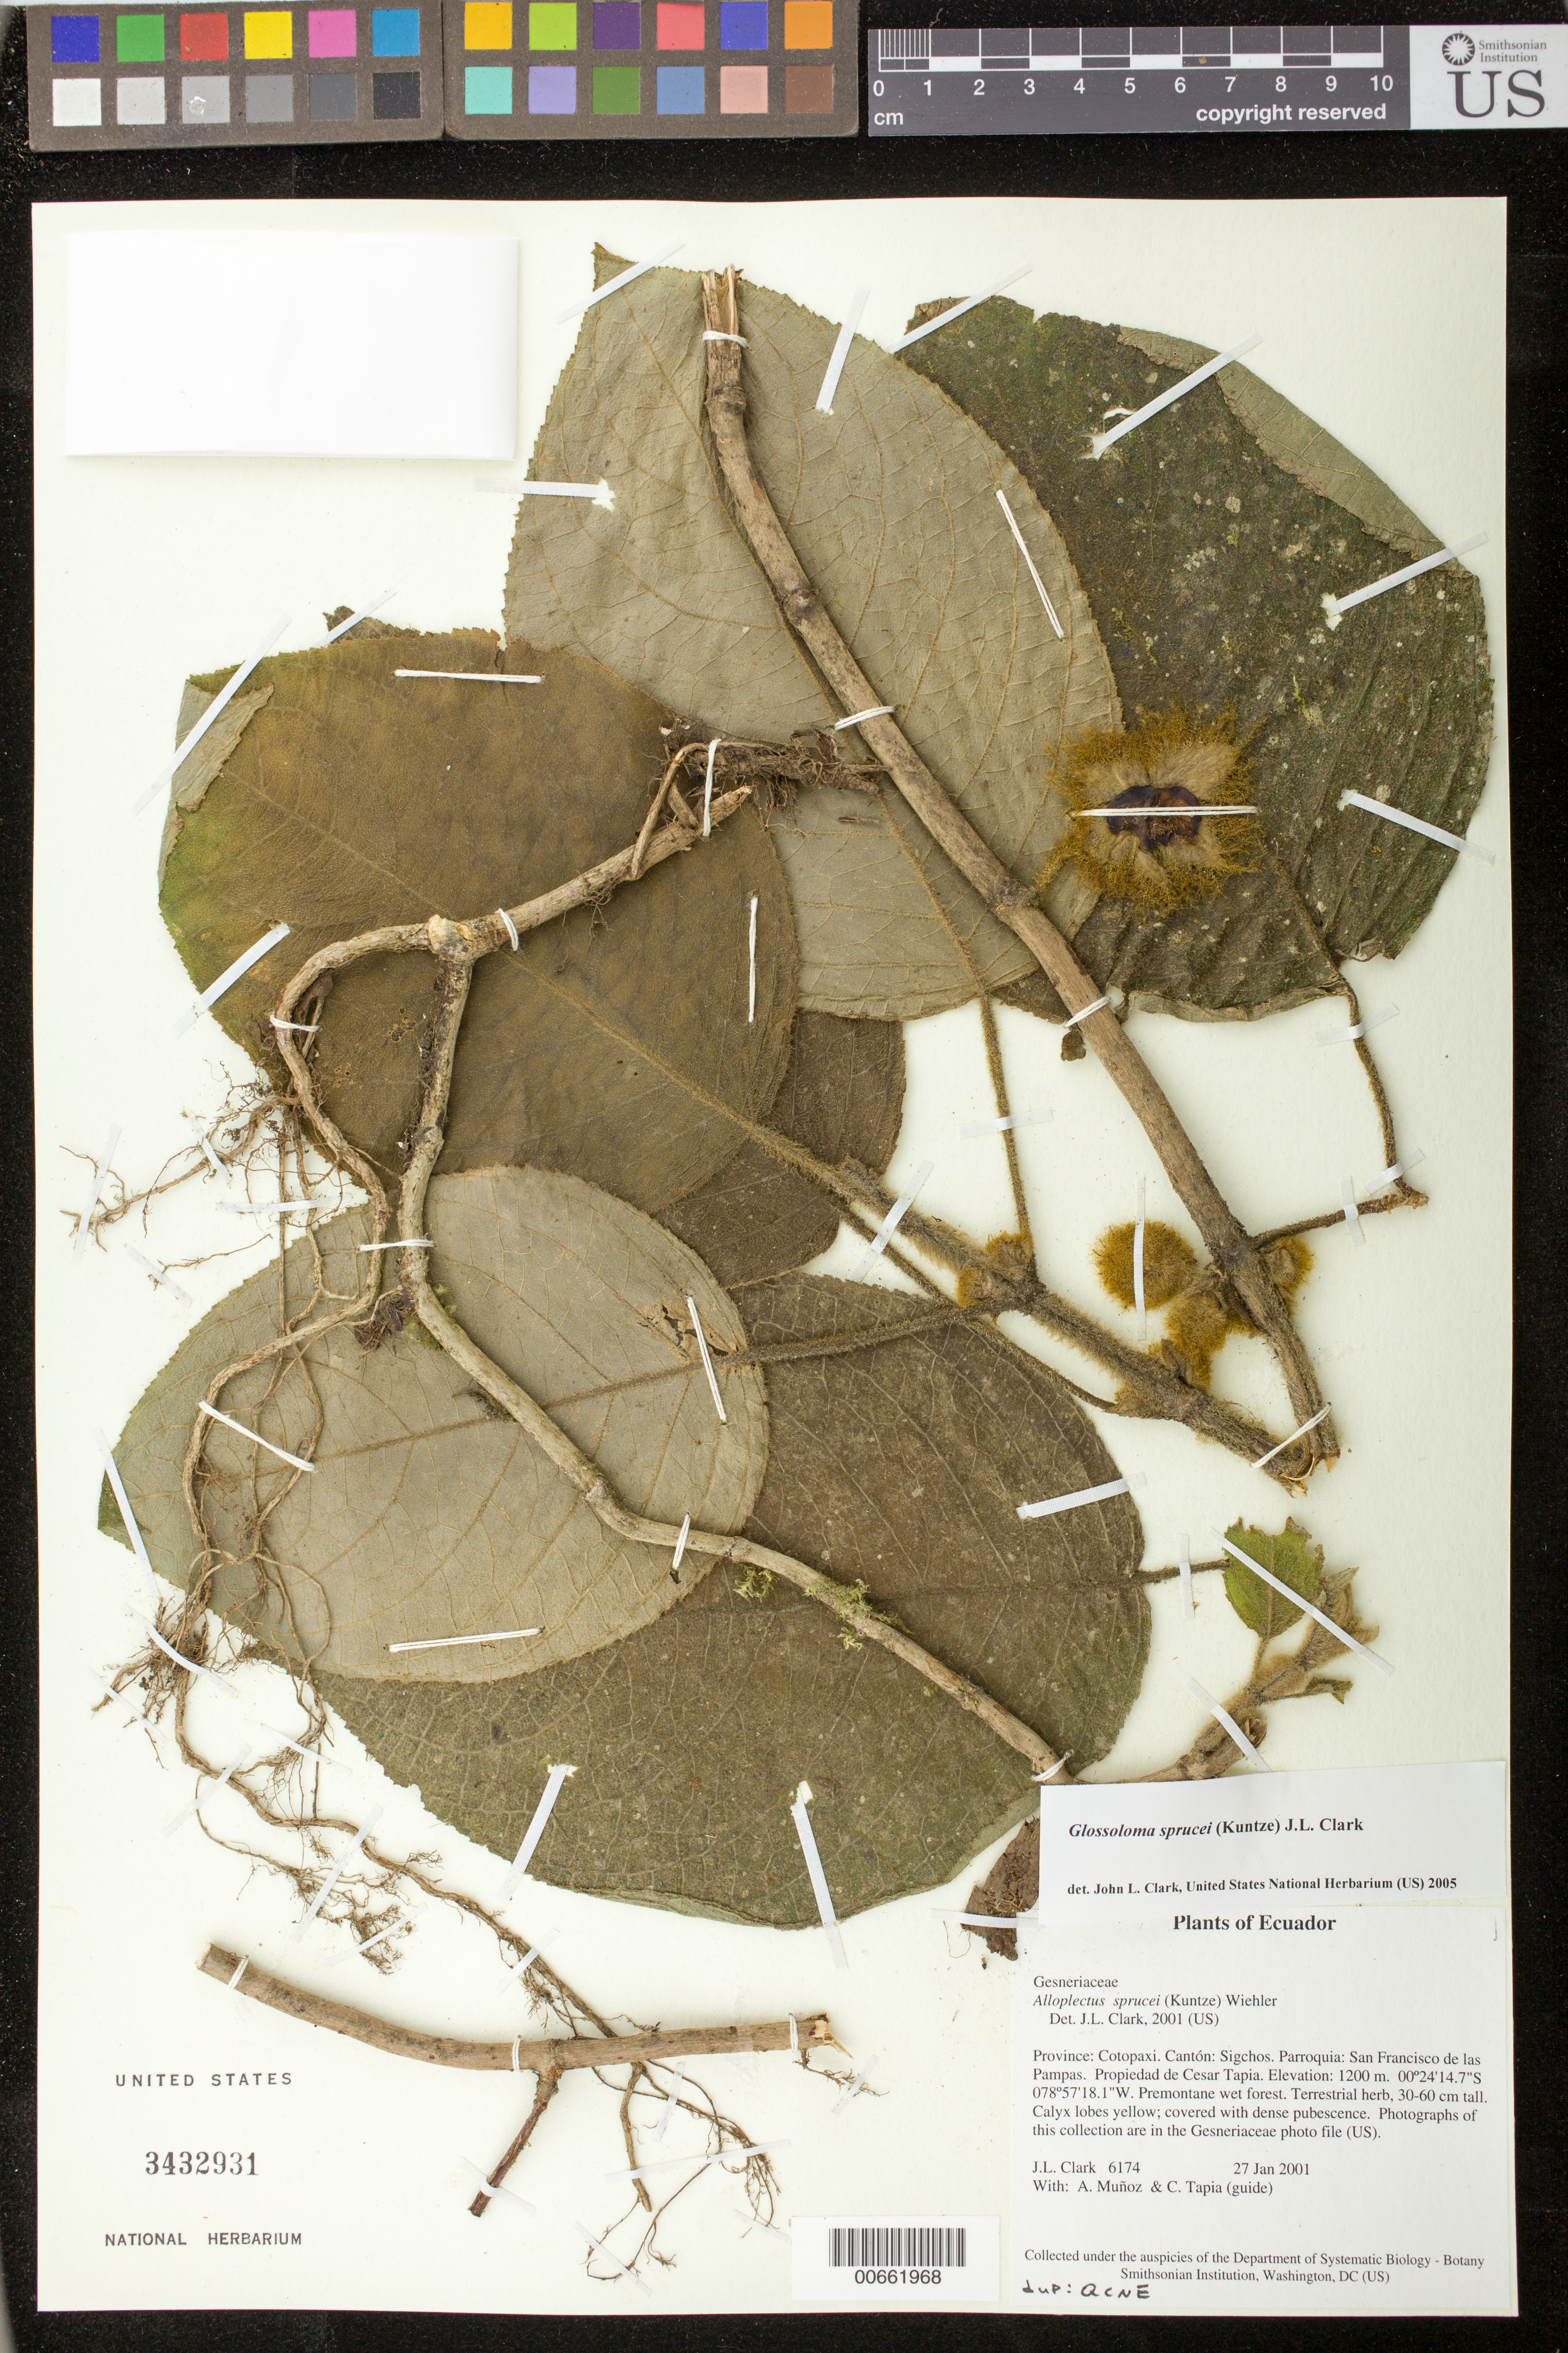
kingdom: Plantae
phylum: Tracheophyta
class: Magnoliopsida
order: Lamiales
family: Gesneriaceae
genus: Glossoloma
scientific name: Glossoloma sprucei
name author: (Kuntze) J.L. Clark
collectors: J. L. Clark, A. Muñoz & C. Tapia (guide)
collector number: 6174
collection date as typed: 27 Jan 2001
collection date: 2001-01-27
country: Ecuador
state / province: Cotopaxi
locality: Sigchos. Parroquia: San Francisco de las Pampas. Propiedad de Cesar Tapia.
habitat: Premontane wet forest.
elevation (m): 1200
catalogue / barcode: US 3432931